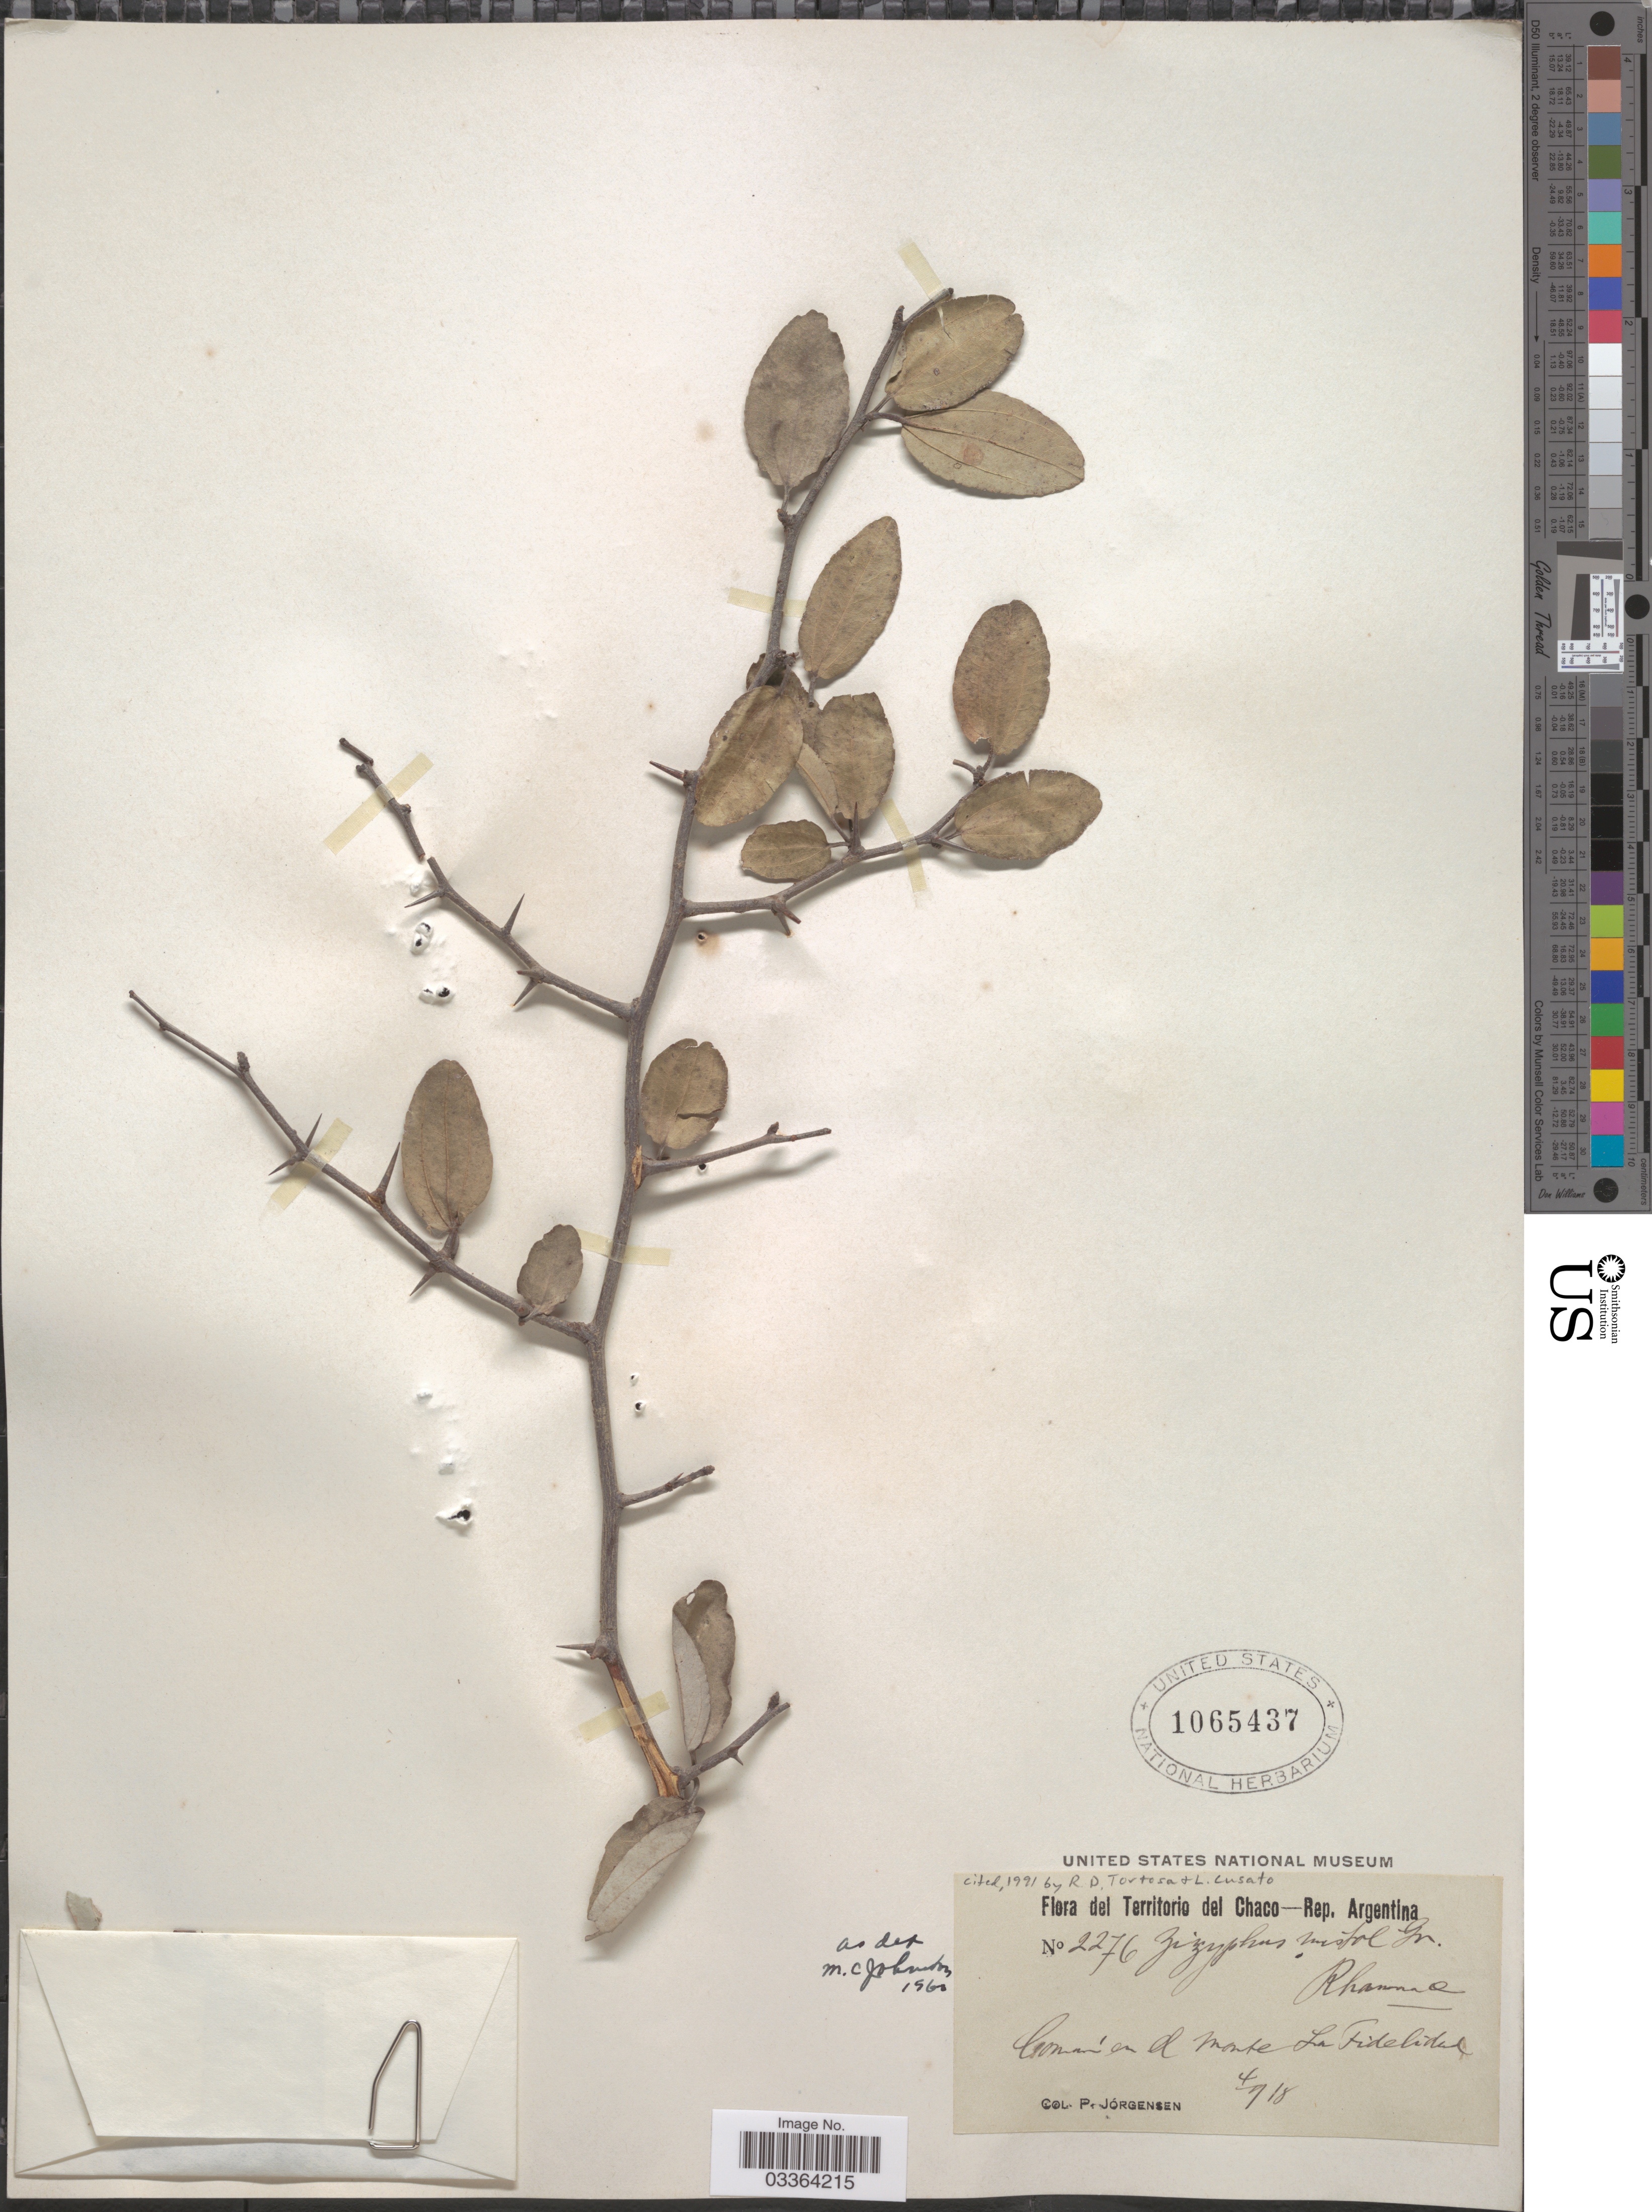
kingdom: Plantae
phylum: Tracheophyta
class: Magnoliopsida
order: Rosales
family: Rhamnaceae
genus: Sarcomphalus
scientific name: Sarcomphalus mistol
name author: (Griseb.) Hauenschild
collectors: P. Jörgensen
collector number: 2276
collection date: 1918-04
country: Argentina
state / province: Chaco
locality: Territorio del Chaco, Common el monte La Fidelidad.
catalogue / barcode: US 1065437